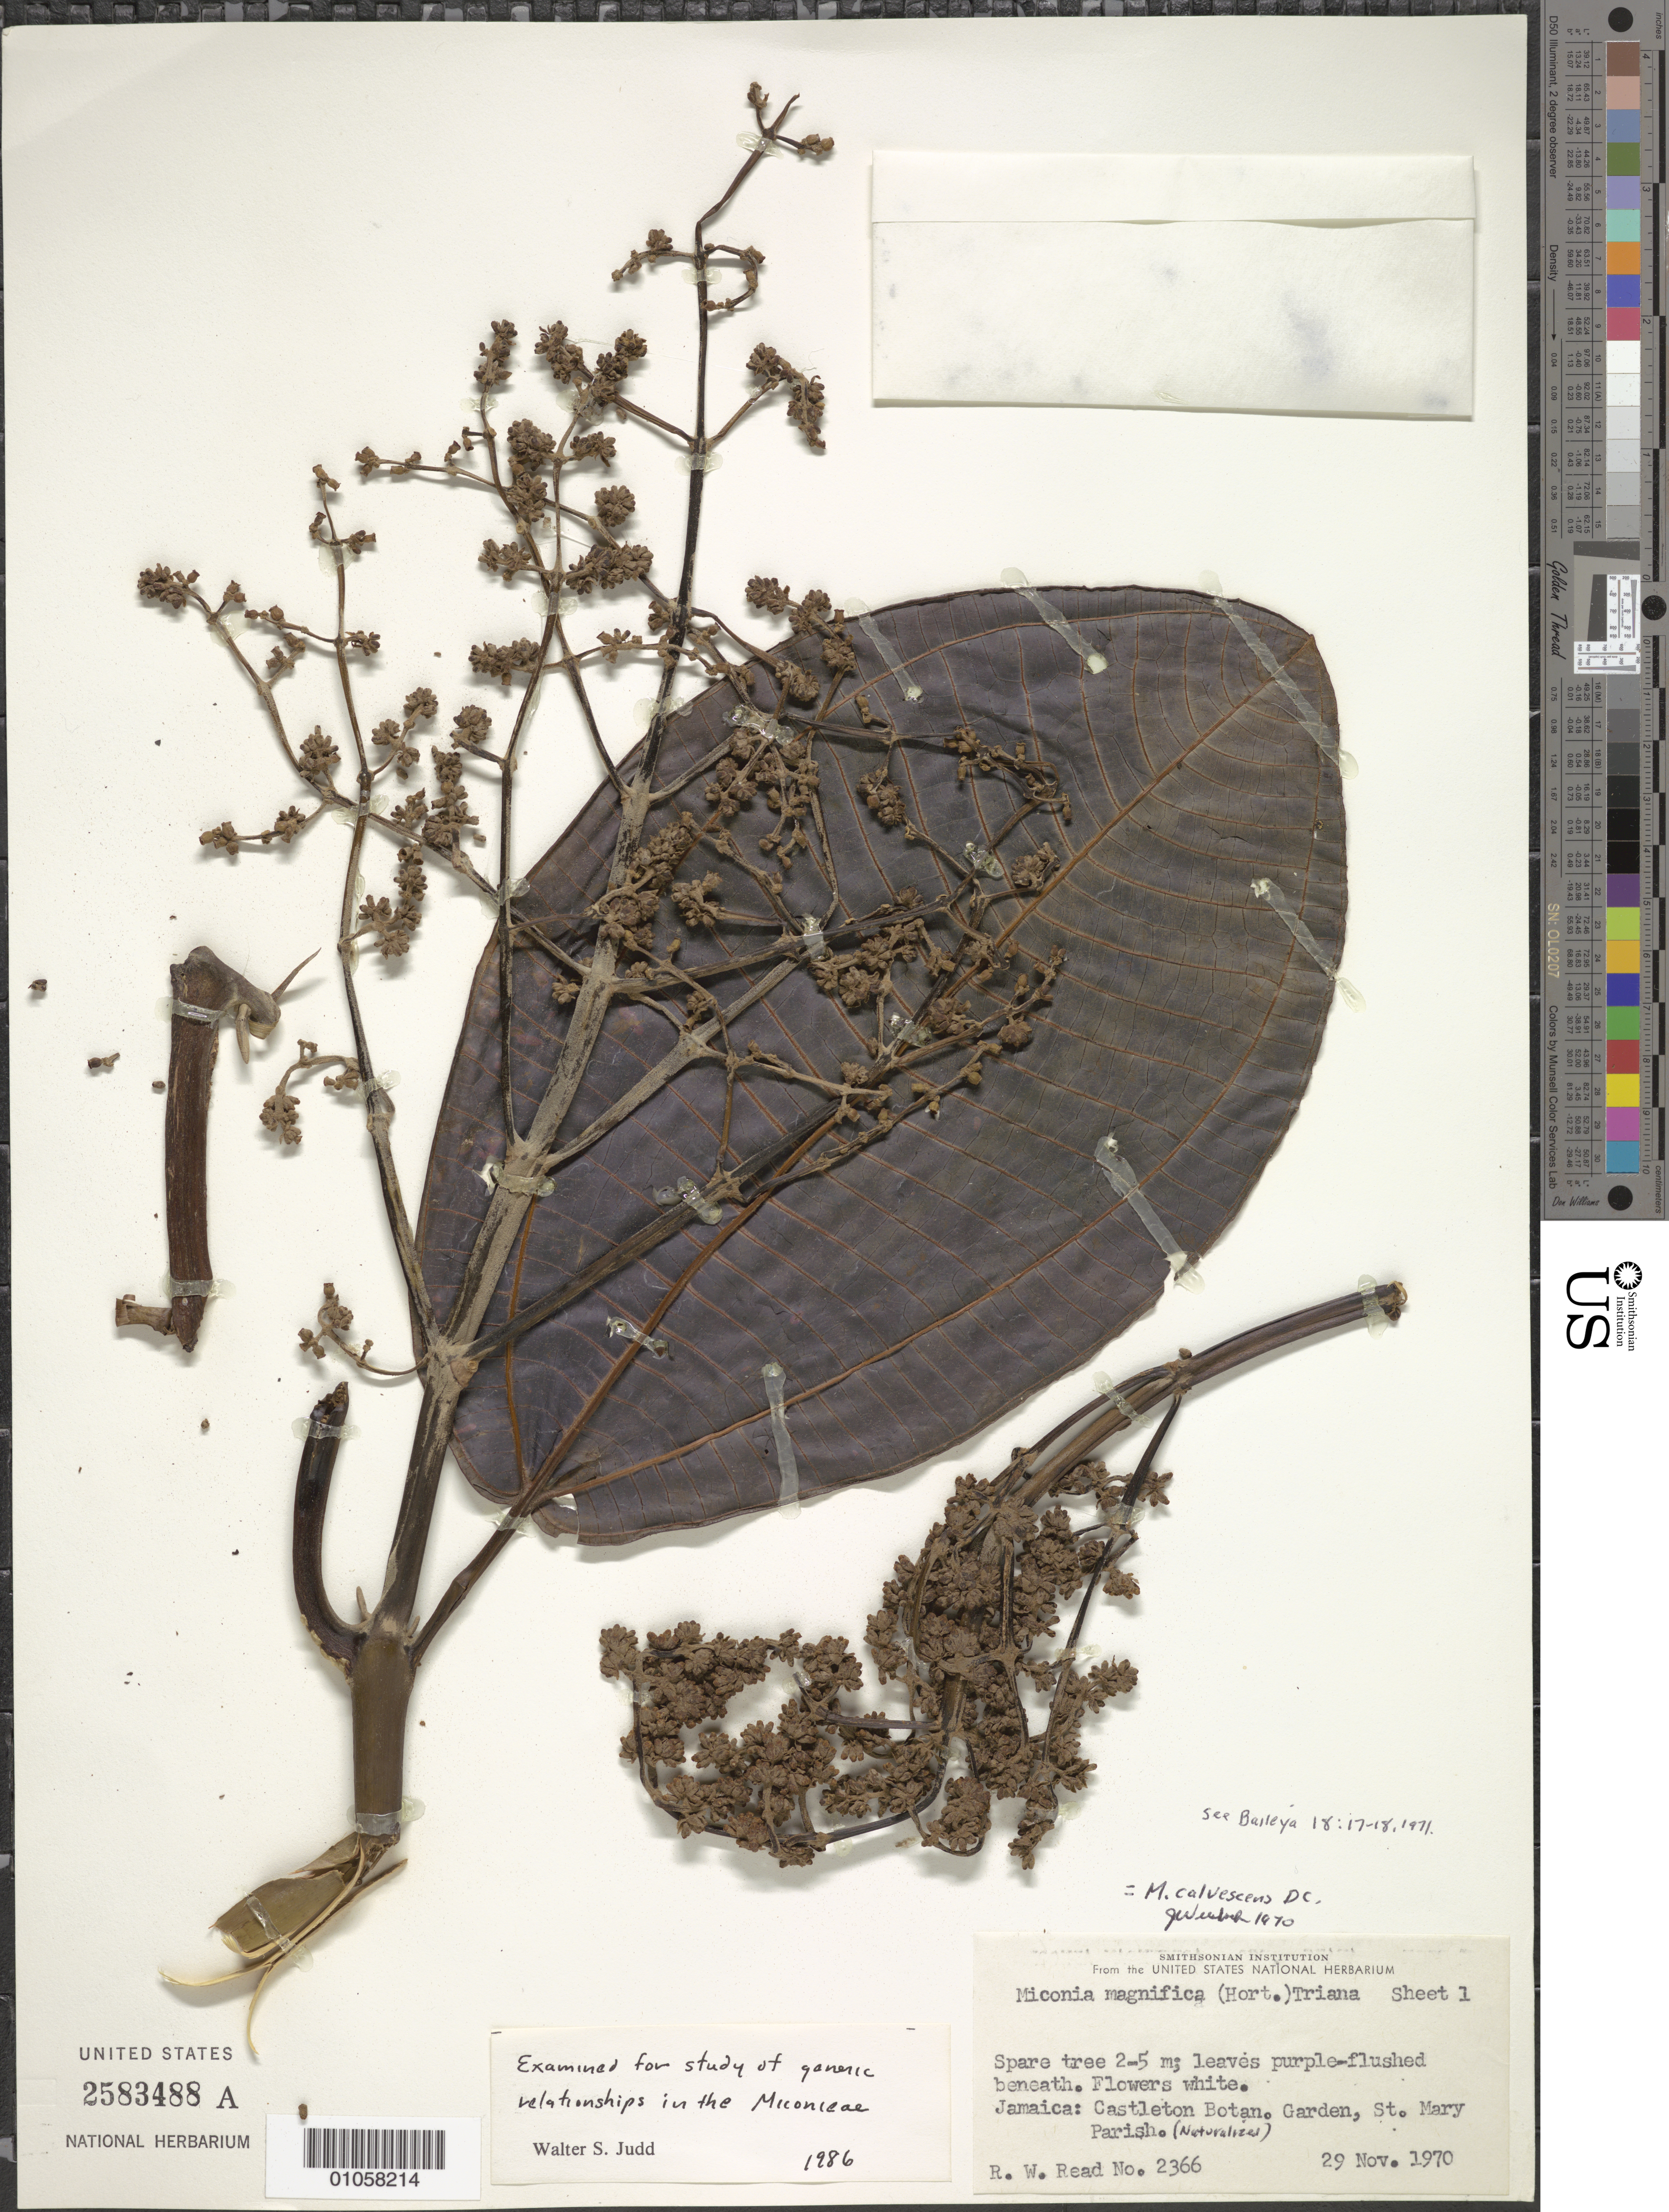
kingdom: Plantae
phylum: Tracheophyta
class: Magnoliopsida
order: Myrtales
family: Melastomataceae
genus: Miconia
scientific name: Miconia calvescens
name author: DC.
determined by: Wurdack, John J., (US), US (UNITED STATES)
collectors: R. W. Read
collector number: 2366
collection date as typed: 29 Nov 1970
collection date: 1970-11-29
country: Jamaica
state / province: Saint Mary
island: Jamaica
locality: Castleton Bot. Garden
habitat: Naturalized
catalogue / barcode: US 2583488A